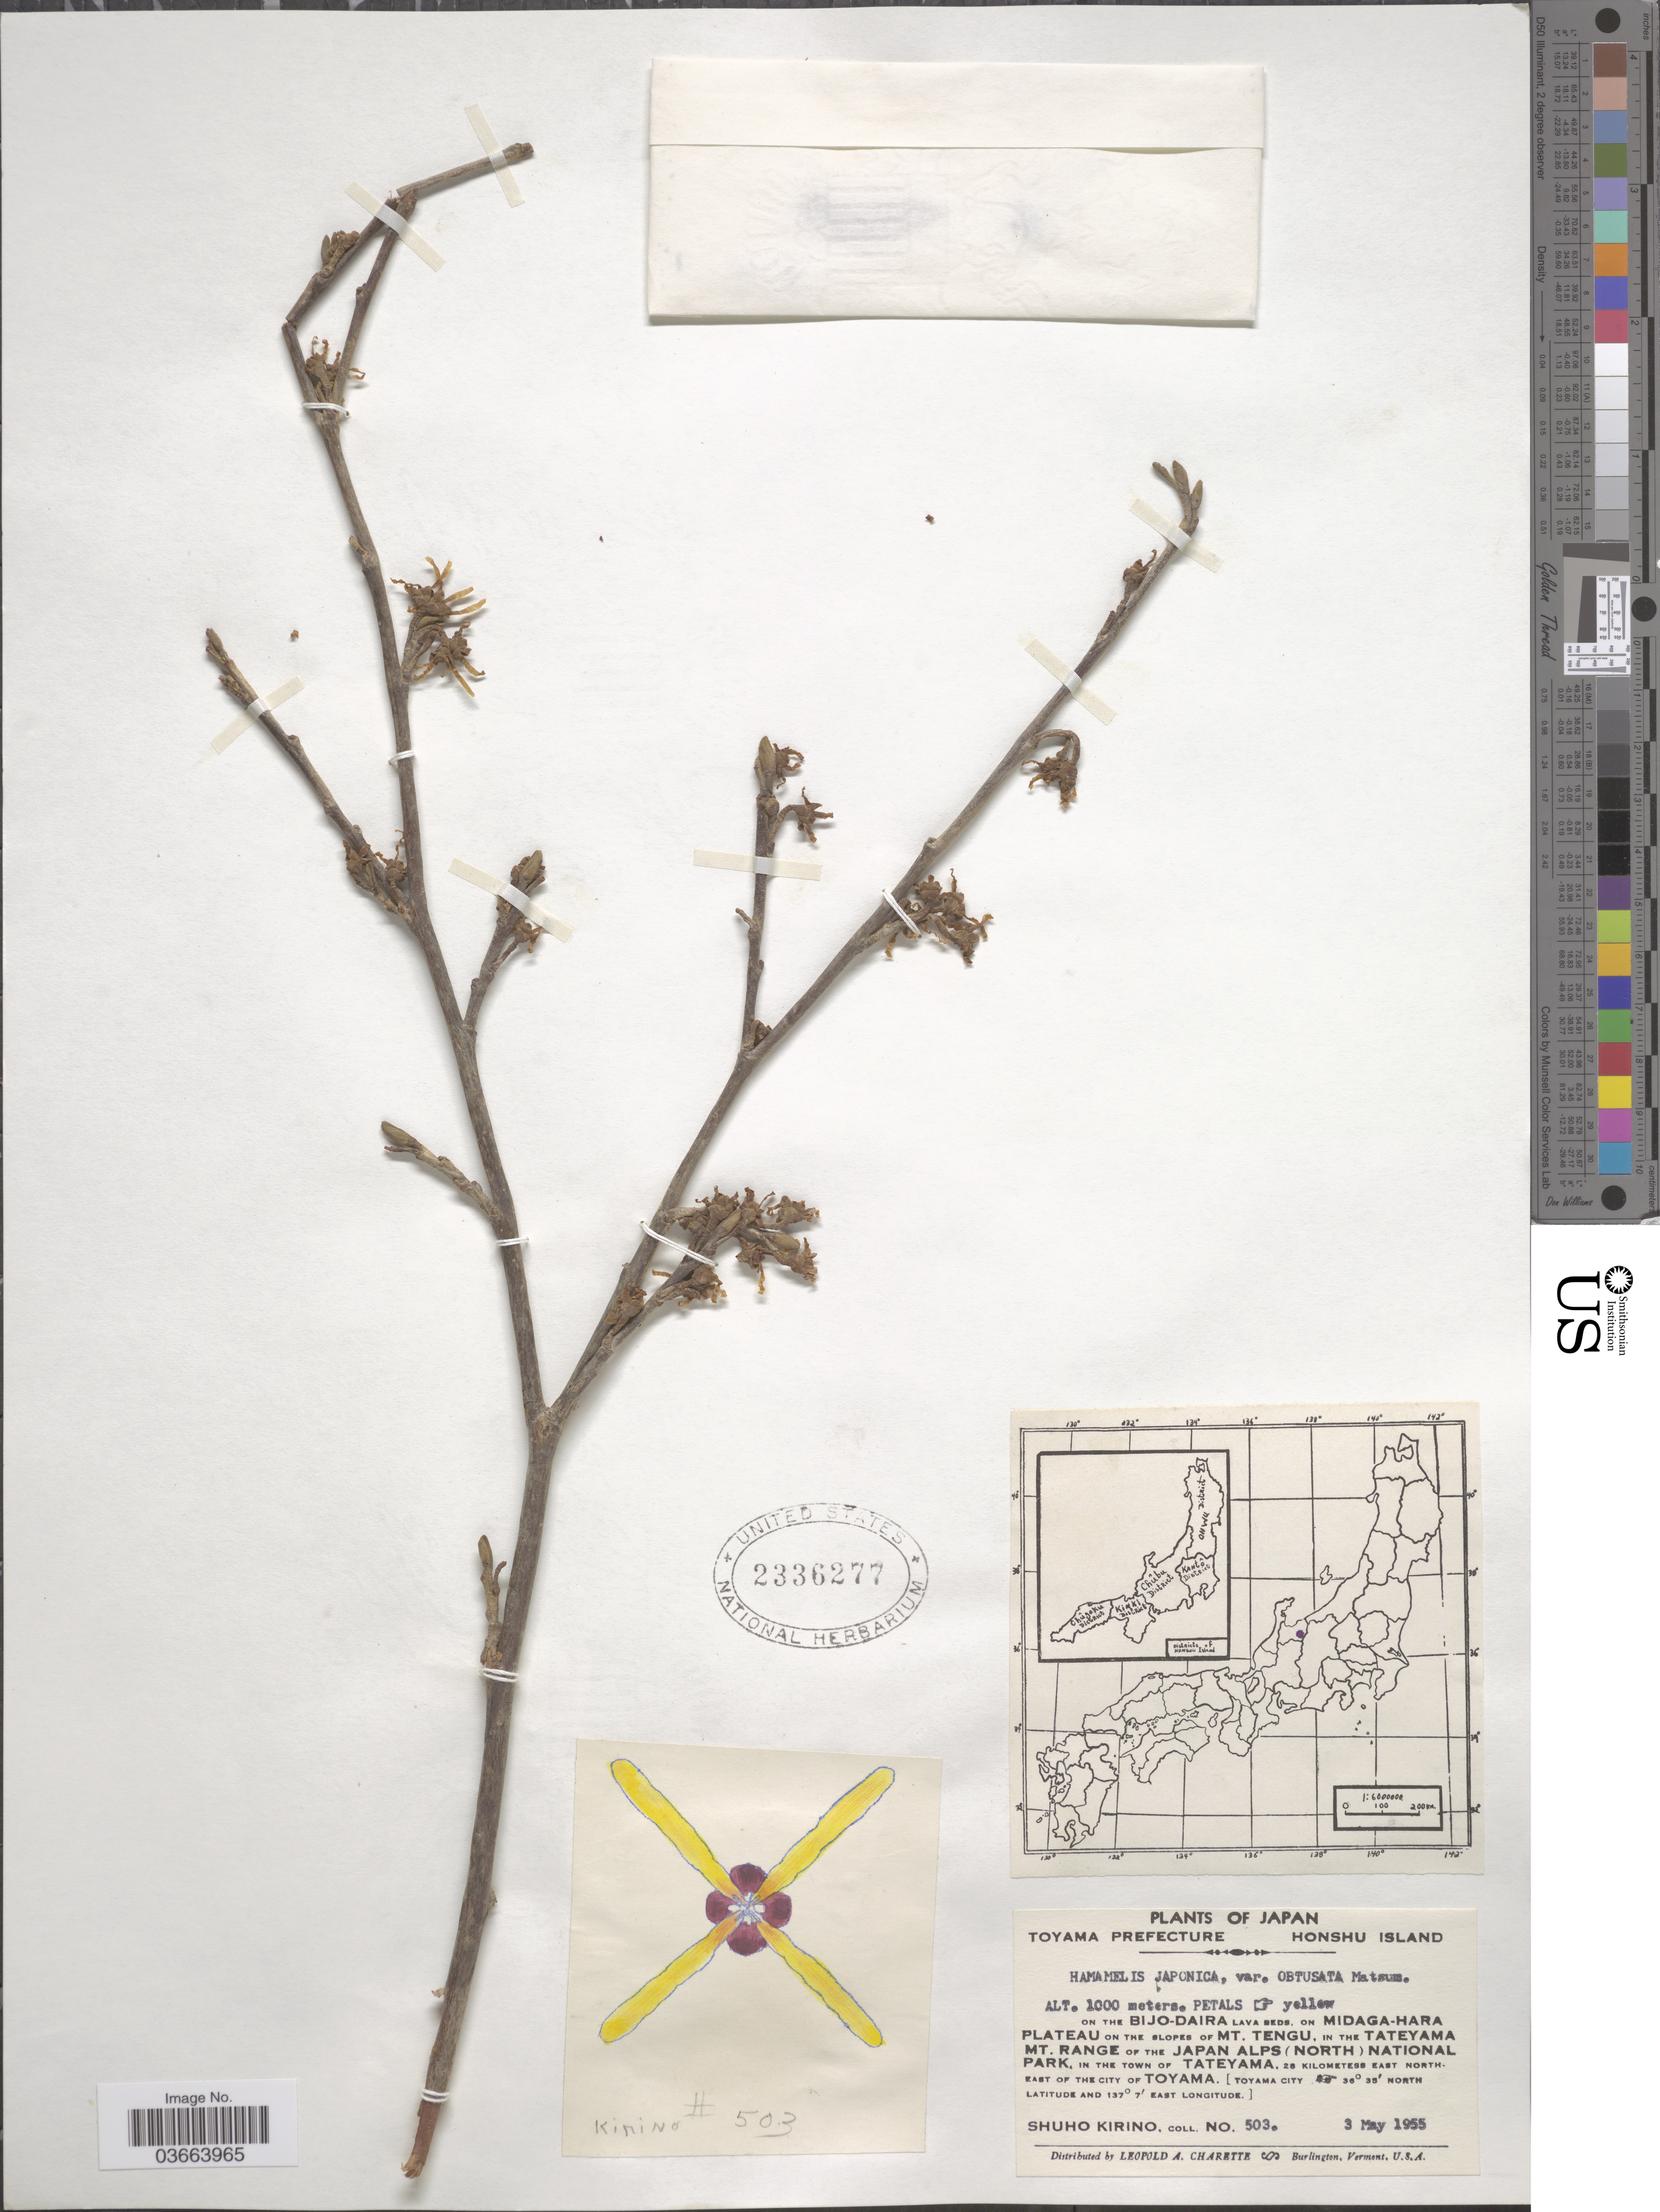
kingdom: Plantae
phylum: Tracheophyta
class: Magnoliopsida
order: Saxifragales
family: Hamamelidaceae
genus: Hamamelis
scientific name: Hamamelis japonica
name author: Siebold & Zucc.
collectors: S. Kirino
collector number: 503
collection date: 1955-05-03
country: Japan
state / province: Toyama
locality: Toyama Prefecture. Honshu Island. On the Bijo-Daira lava beds, on Midaga-Hara Plateau on the slopes of Mt. Tengu, in the Tateyama Mt. Range of the Japan Alps (North) National Park, in the town of Tateyama, 28 kilometers east northeast of the city of Toyama.[Toyama City].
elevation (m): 1000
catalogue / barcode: US 2336277